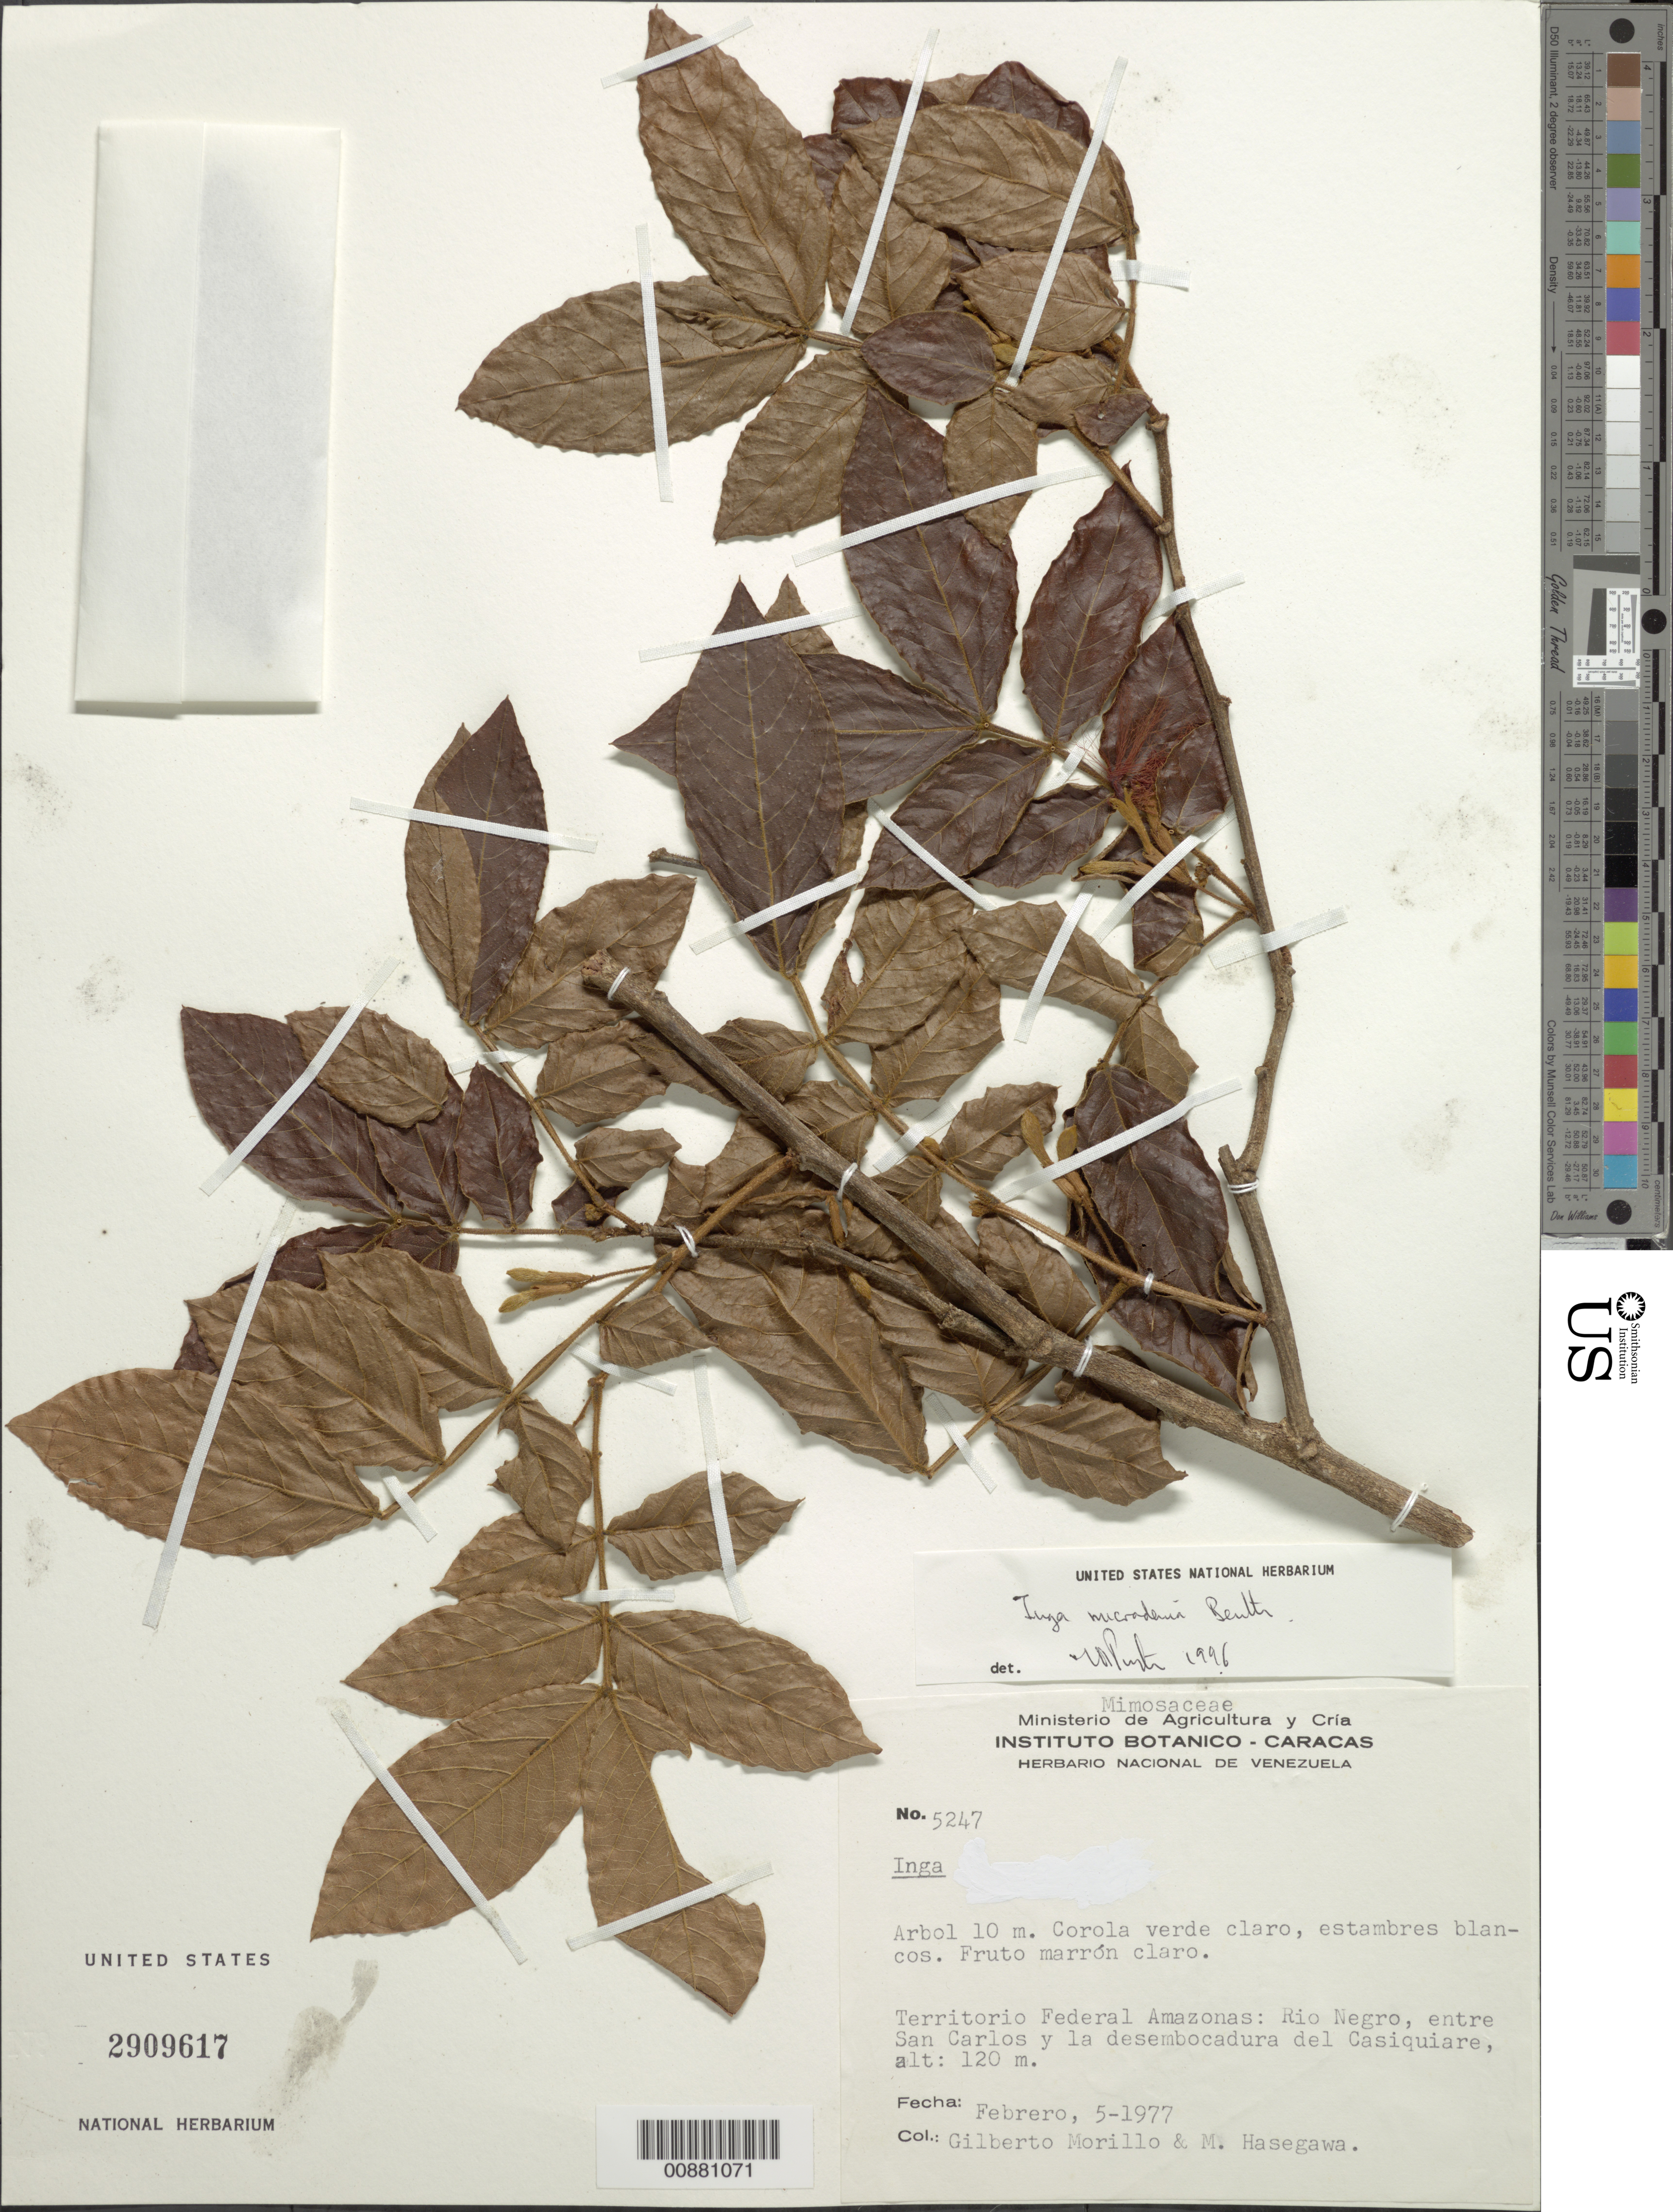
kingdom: Plantae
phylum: Tracheophyta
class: Magnoliopsida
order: Fabales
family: Fabaceae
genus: Inga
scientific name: Inga micradenia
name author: Spruce ex Benth.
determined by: Pennington, T. D., (K)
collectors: G. Morillo & M. Hasagawa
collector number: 5247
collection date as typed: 5-Feb-77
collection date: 1977-02-05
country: Venezuela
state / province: Amazonas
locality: Rio Negro, entre San Carlos y la desembocadura del Casiquiare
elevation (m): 120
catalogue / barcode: US 2909617